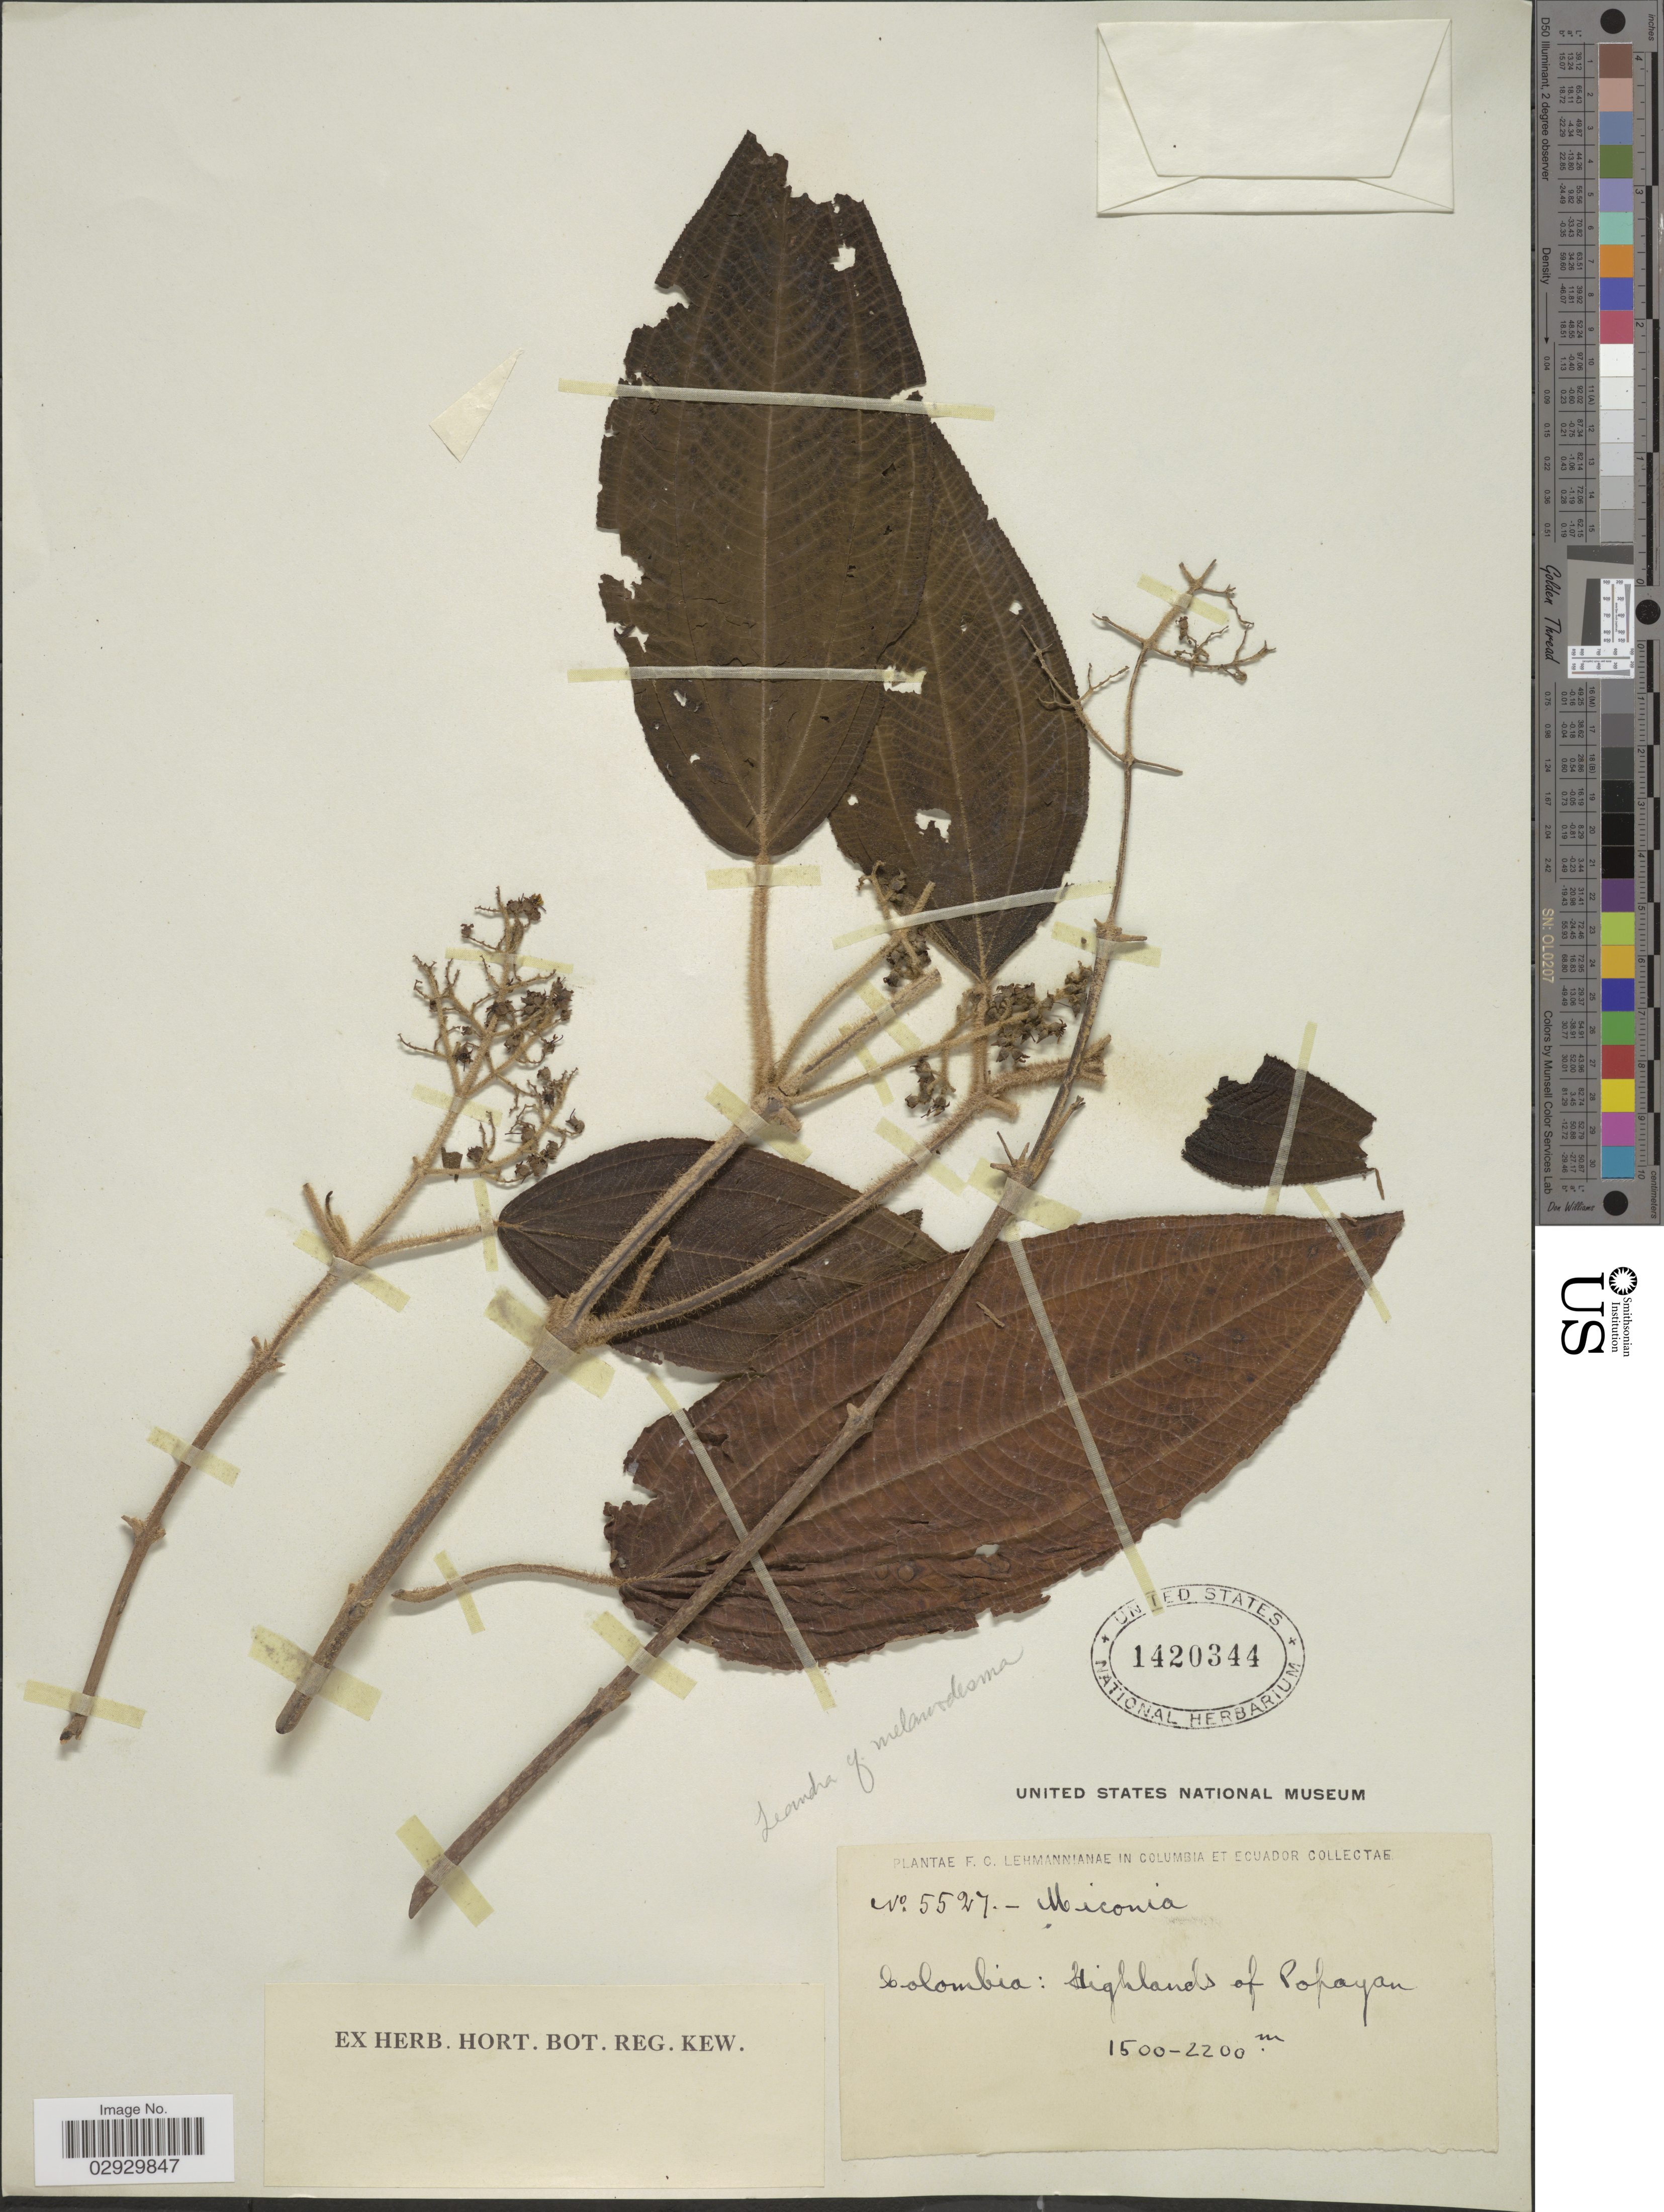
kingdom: Plantae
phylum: Tracheophyta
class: Magnoliopsida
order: Myrtales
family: Melastomataceae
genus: Leandra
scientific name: Leandra melanodesma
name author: (Naudin) Cogn.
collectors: F. C. Lehmann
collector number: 5527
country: Colombia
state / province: Cauca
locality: Highlands of Popayan.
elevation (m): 1500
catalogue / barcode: US 1420344